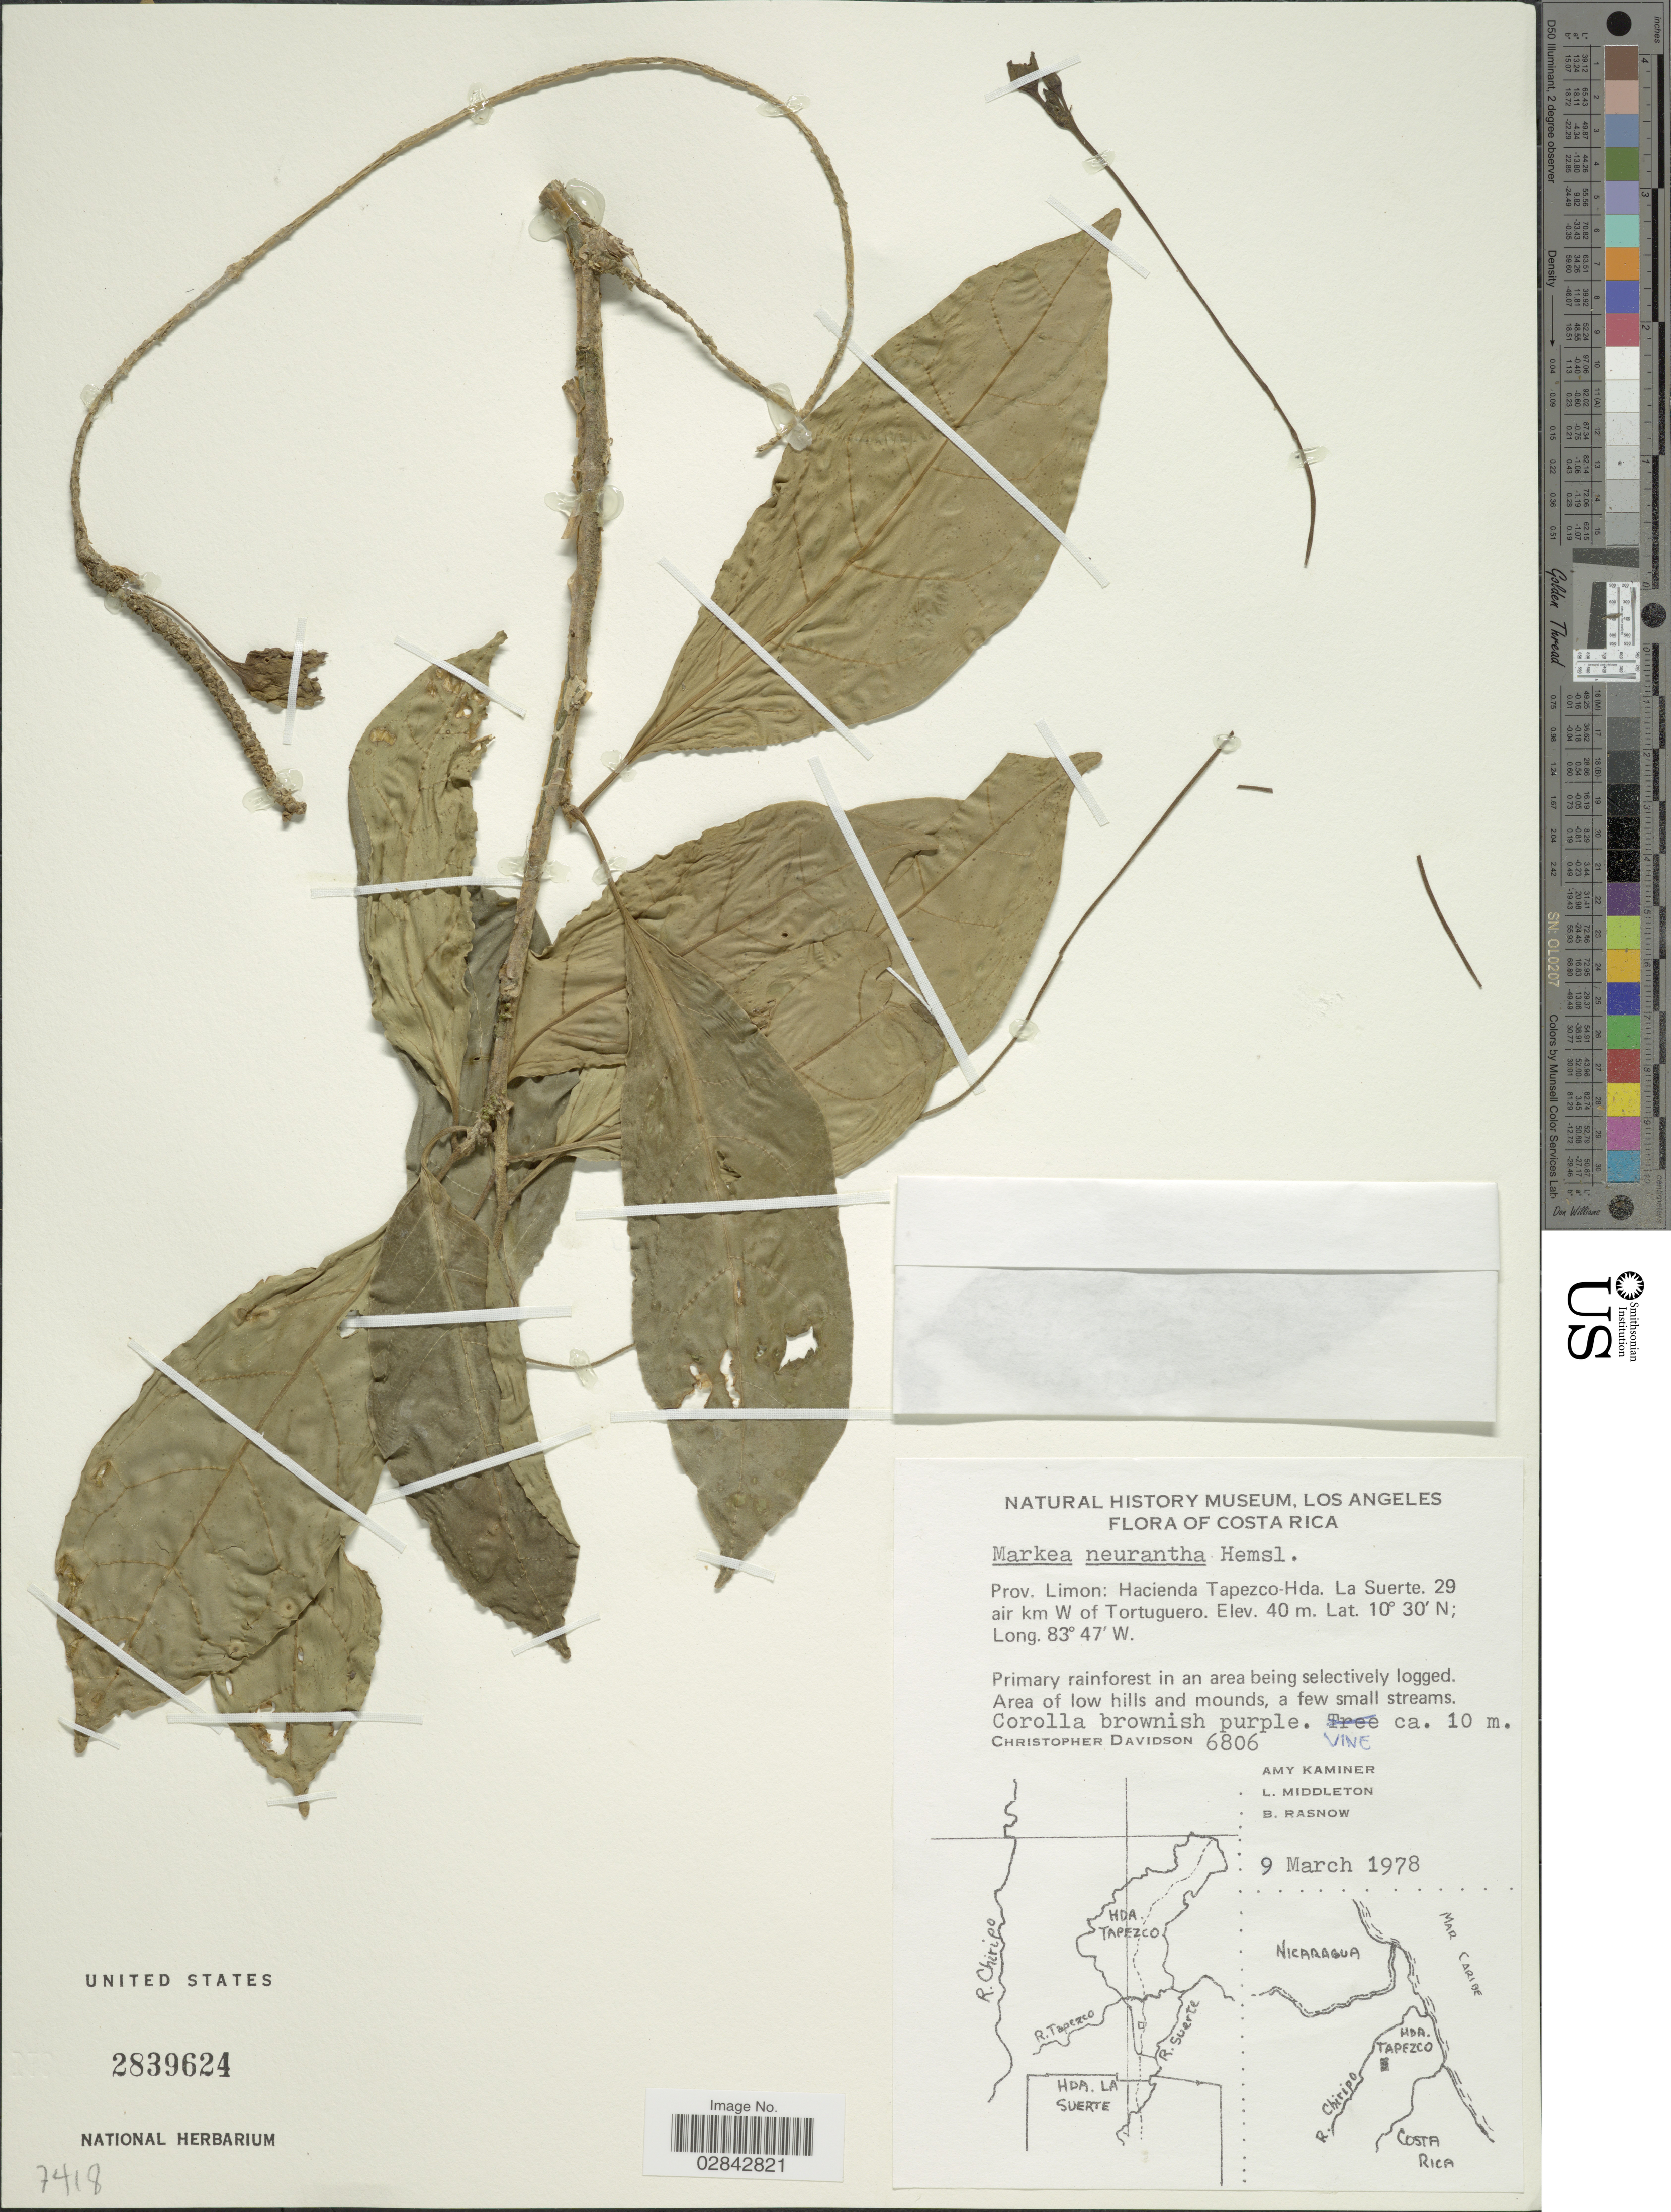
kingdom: Plantae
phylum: Tracheophyta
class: Magnoliopsida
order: Solanales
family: Solanaceae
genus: Markea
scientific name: Markea neurantha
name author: Hemsl.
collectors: C. Davidson, A. Kaminer, L. Middleton & B. Rasnow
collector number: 6806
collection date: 1978-03-09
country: Costa Rica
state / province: Limón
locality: Hacienda Tapezco-Hda. La Suerte. 29 air km W of Tortuguero.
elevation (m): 10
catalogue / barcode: US 2839624